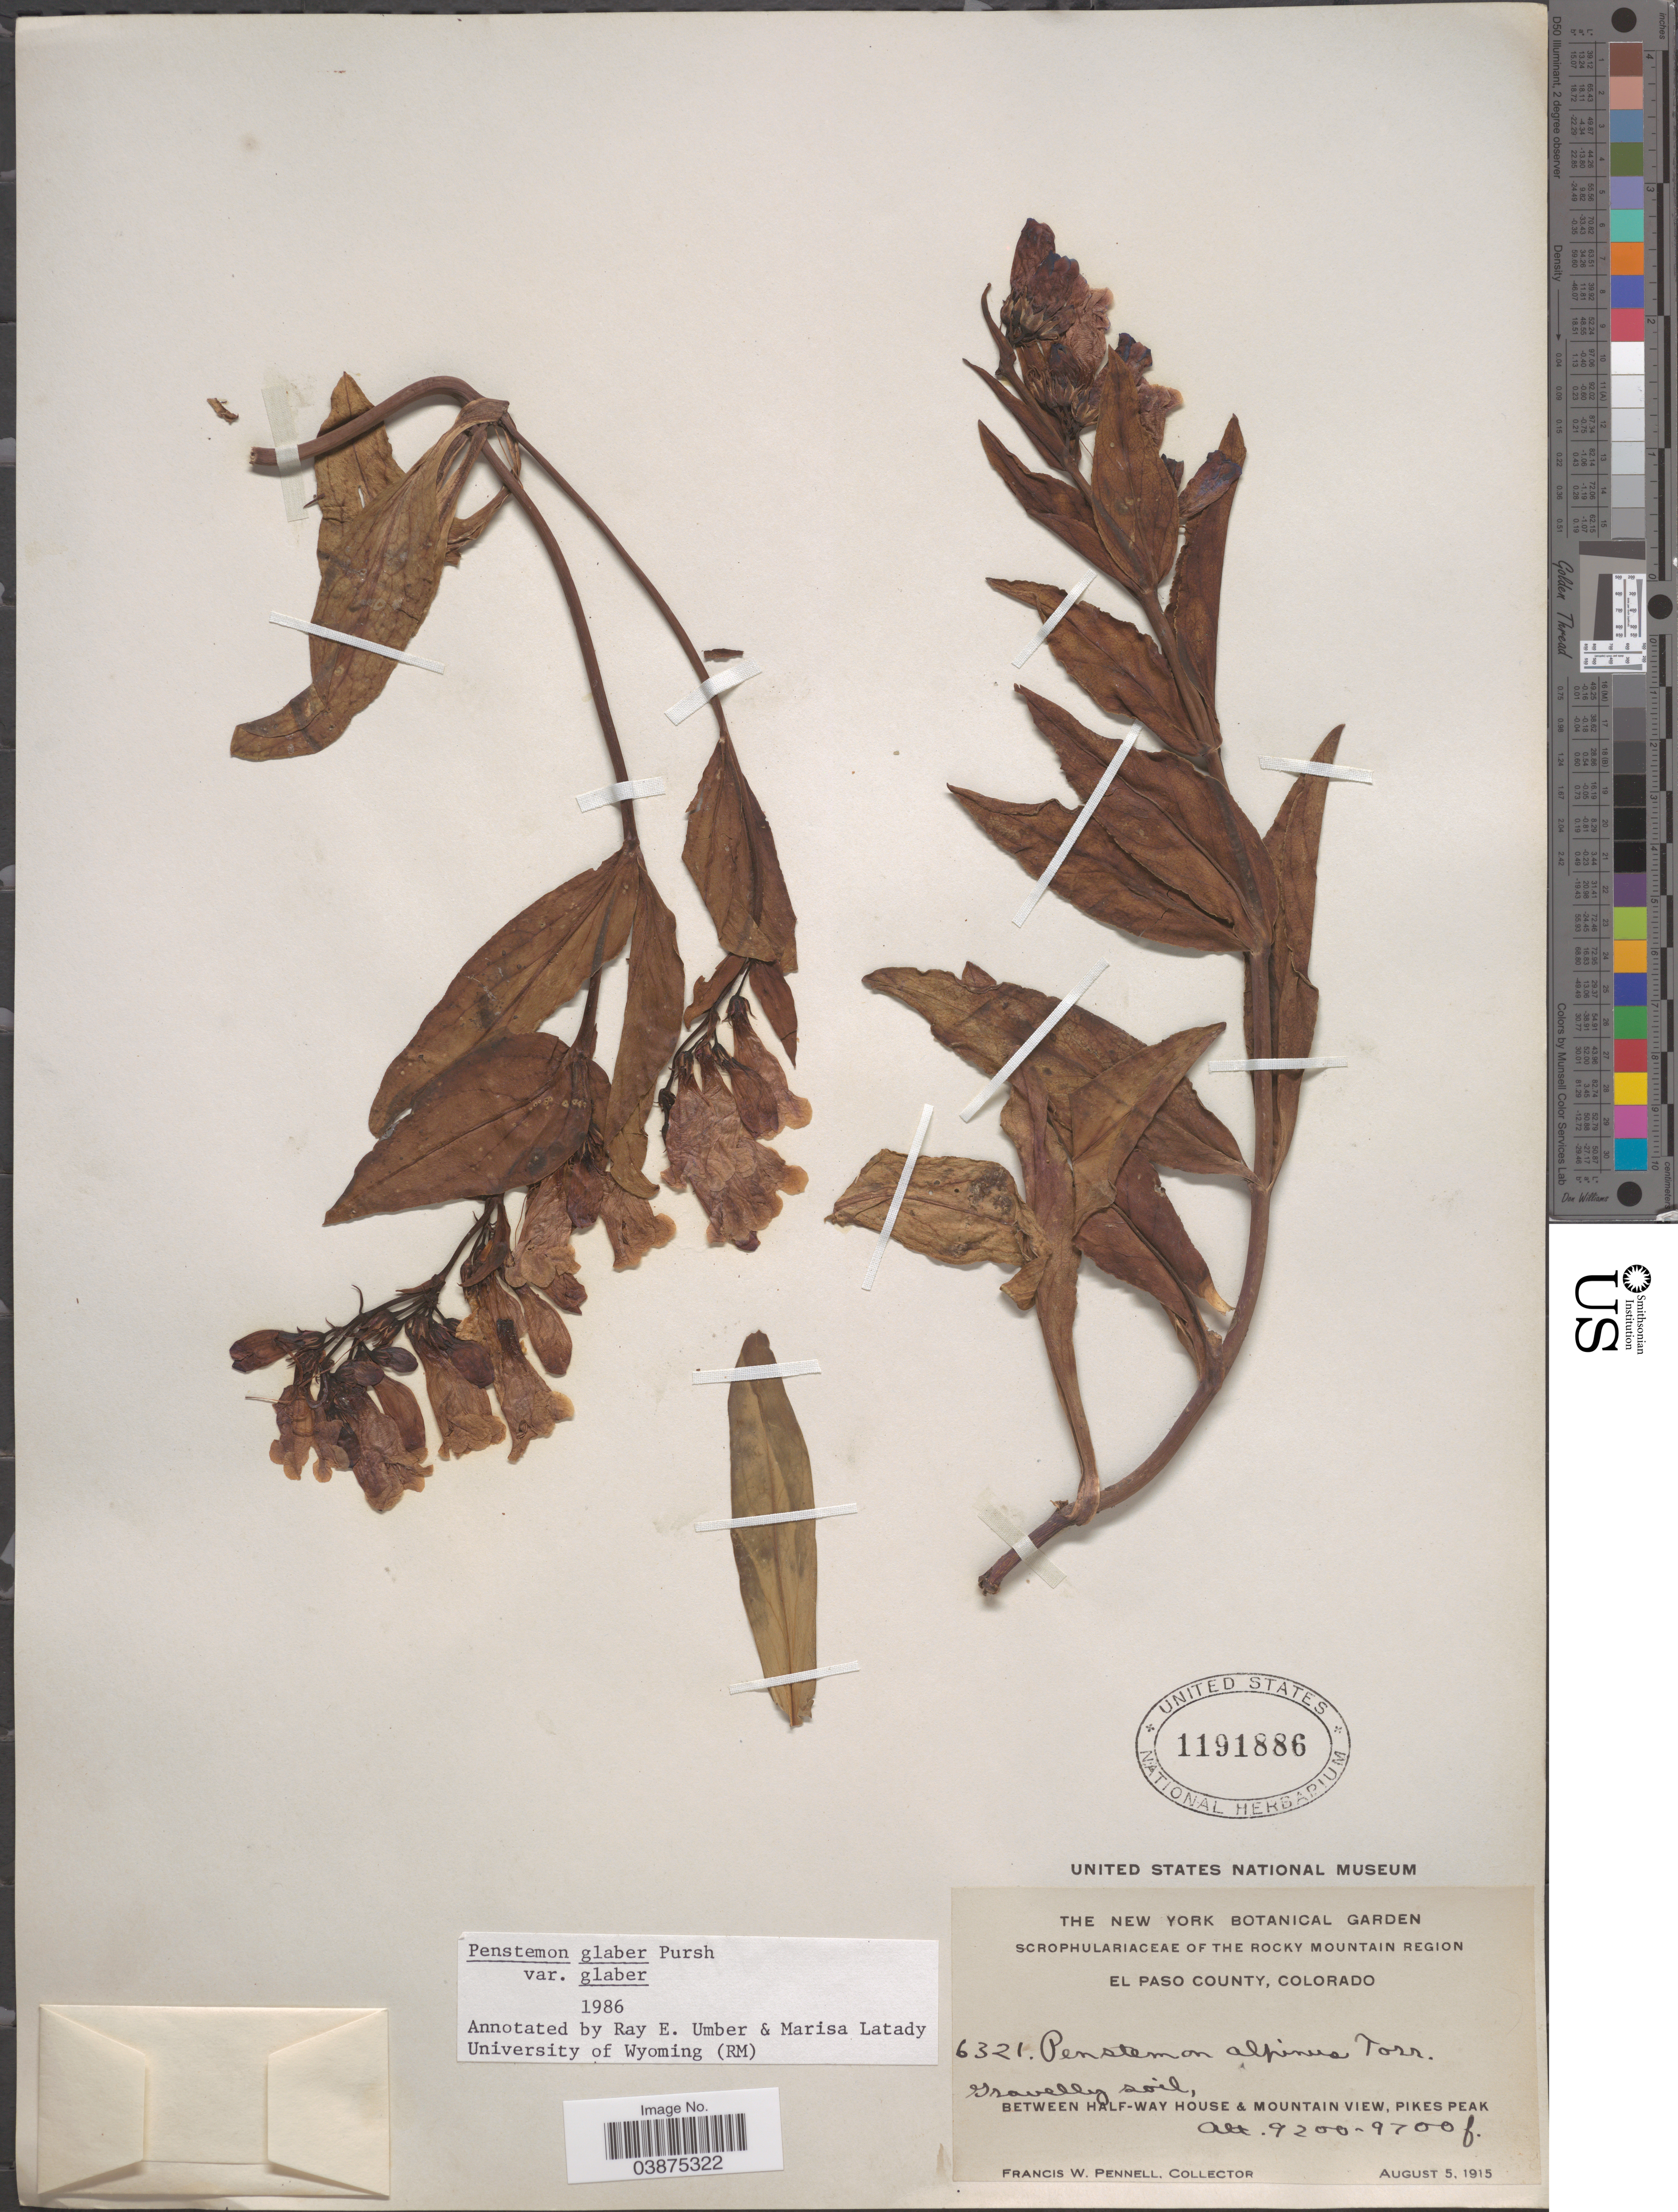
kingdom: Plantae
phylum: Tracheophyta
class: Magnoliopsida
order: Lamiales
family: Plantaginaceae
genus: Penstemon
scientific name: Penstemon glaber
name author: Pursh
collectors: F. W. Pennell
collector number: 6321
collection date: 1915-08-05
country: United States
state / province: Colorado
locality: El Paso County. Between half-way House & Mountain View, Pikes Peak.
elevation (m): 2804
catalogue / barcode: US 1191886